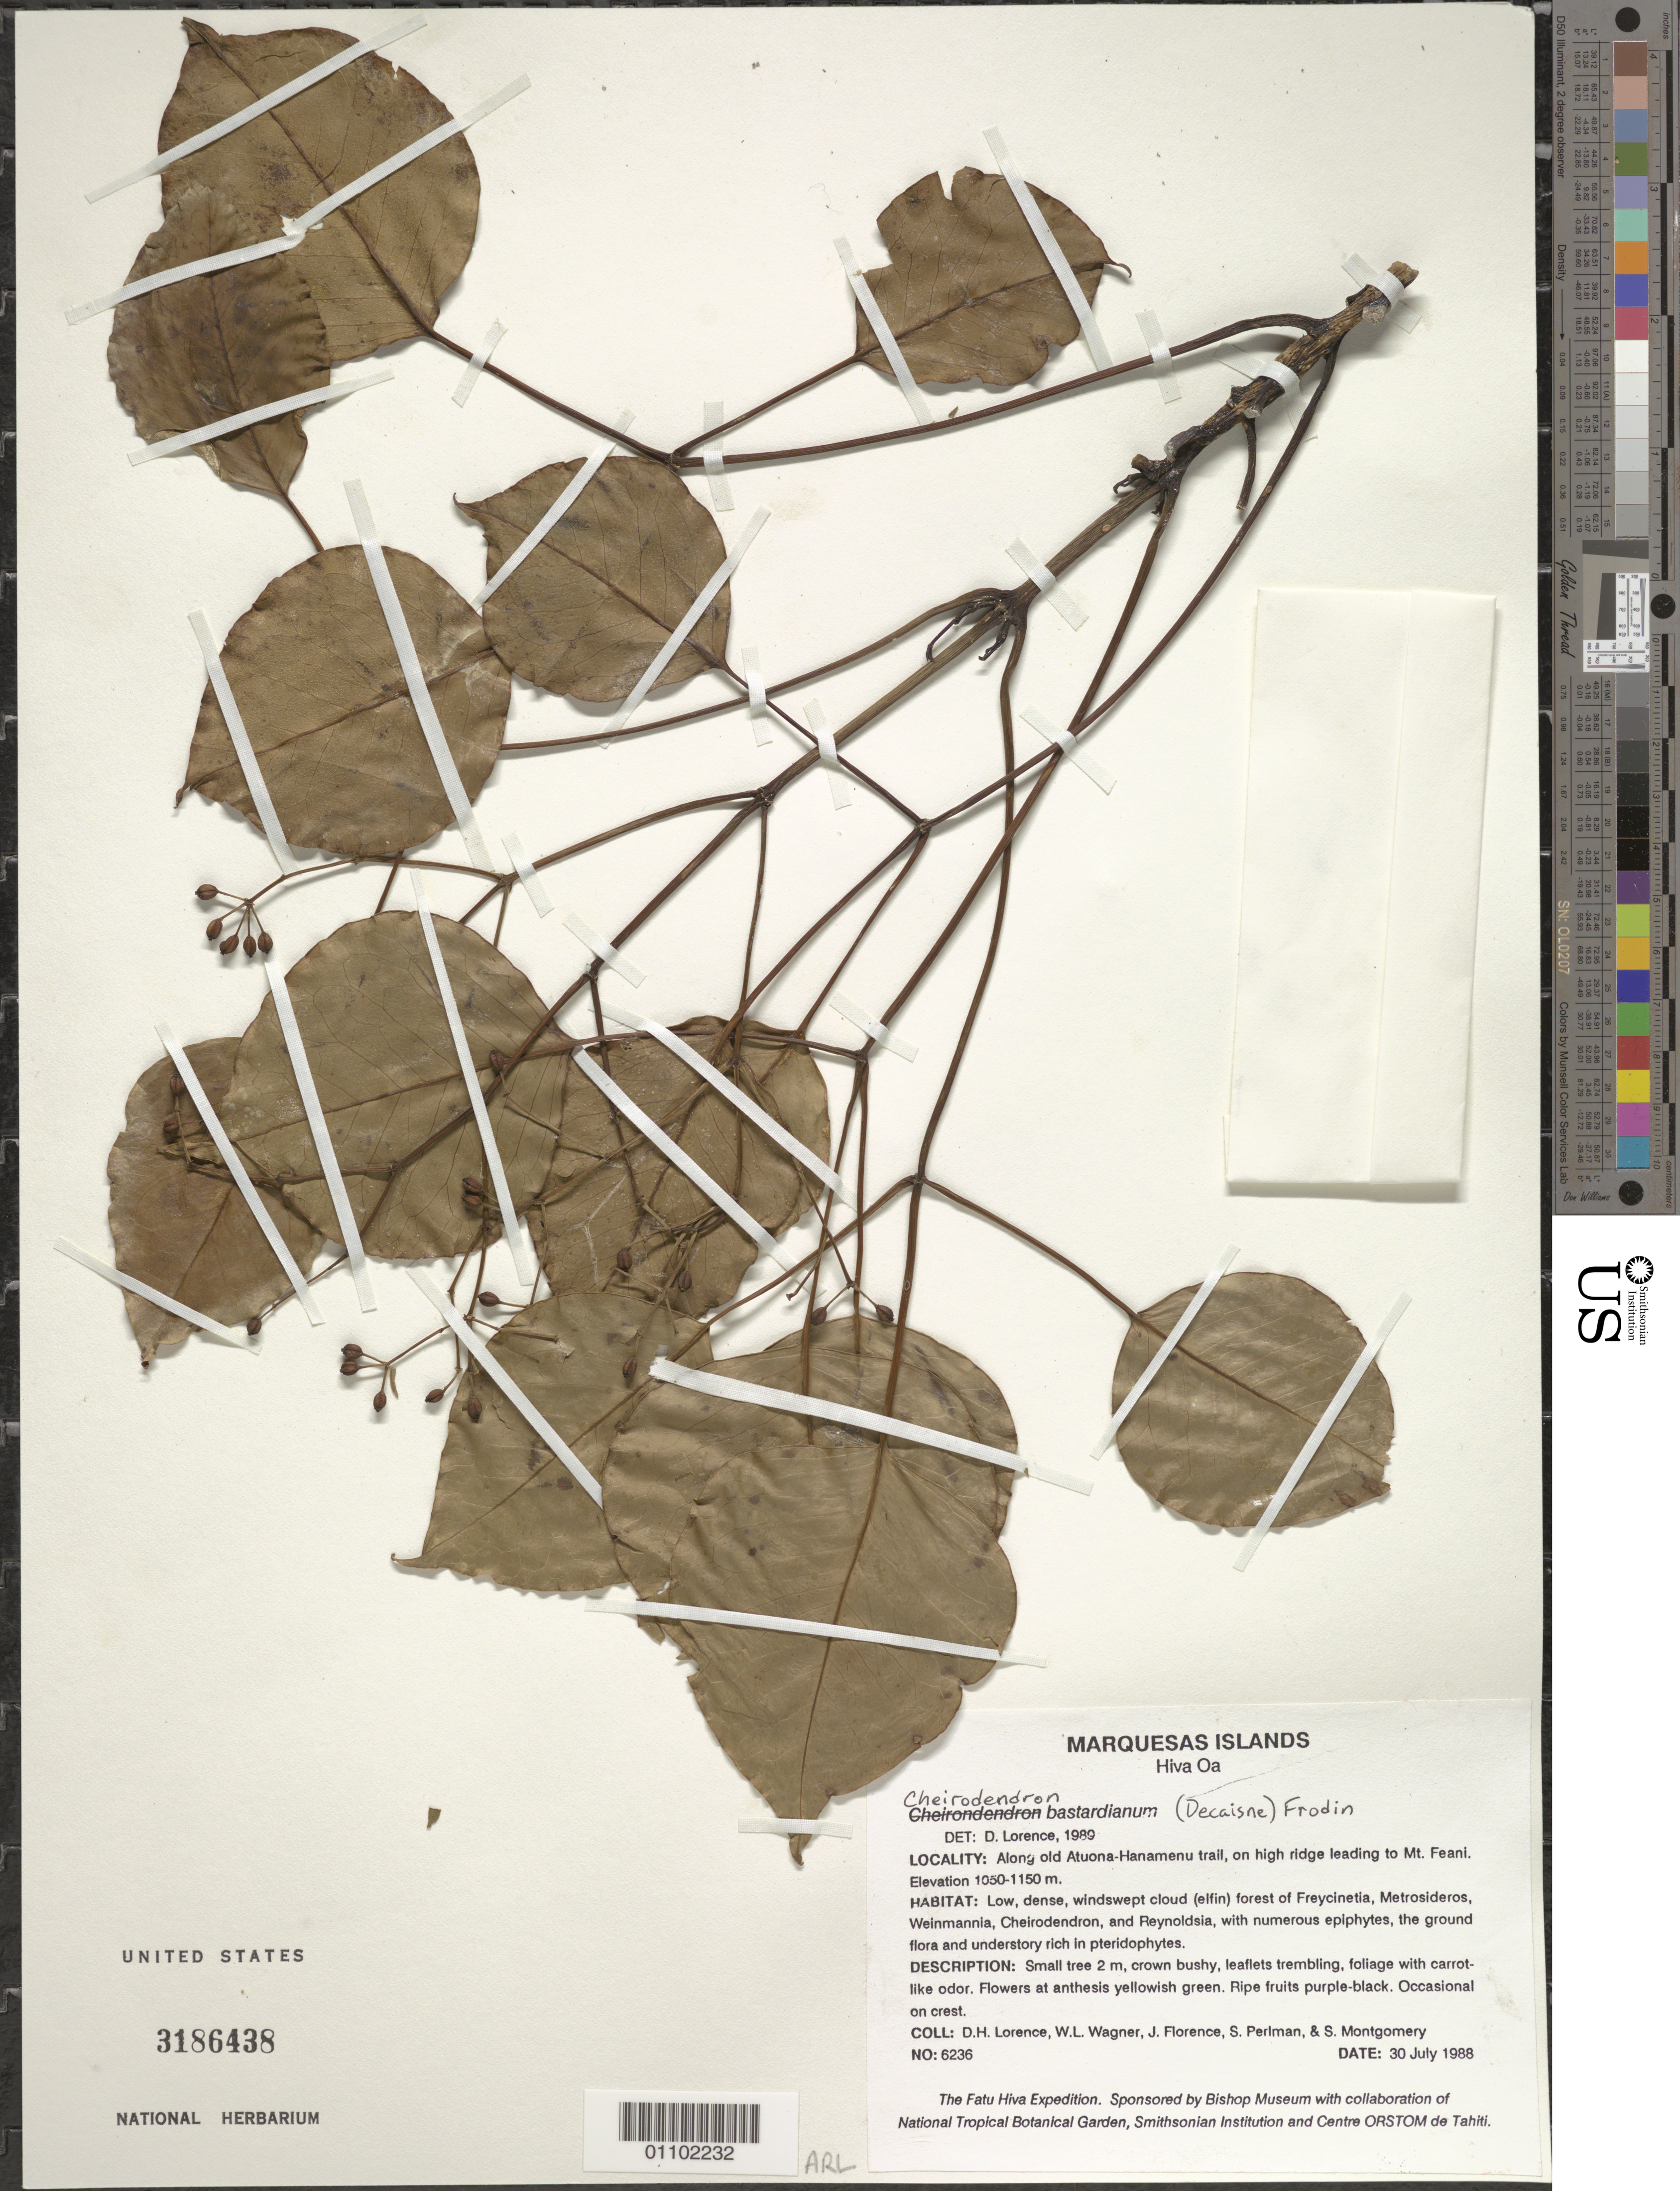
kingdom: Plantae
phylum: Tracheophyta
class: Magnoliopsida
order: Apiales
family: Araliaceae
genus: Cheirodendron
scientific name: Cheirodendron bastardianum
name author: (Decne.) Frodin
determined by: Lorence, David H., (PTBG), National Tropical Botanical Garden (UNITED STATES)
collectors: D. Lorence, W. L. Wagner, J. Florence, S. P. Perlman & S. Montgomery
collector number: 6236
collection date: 1988-07-30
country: French Polynesia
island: Hiva Oa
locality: Along old Atuona-Hanamenu Trail, on high ridge leading to Mt. Feani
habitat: Low, dense, windswept cloud (elfin) forest. Occasional on crest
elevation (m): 1050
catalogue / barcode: US 3186438